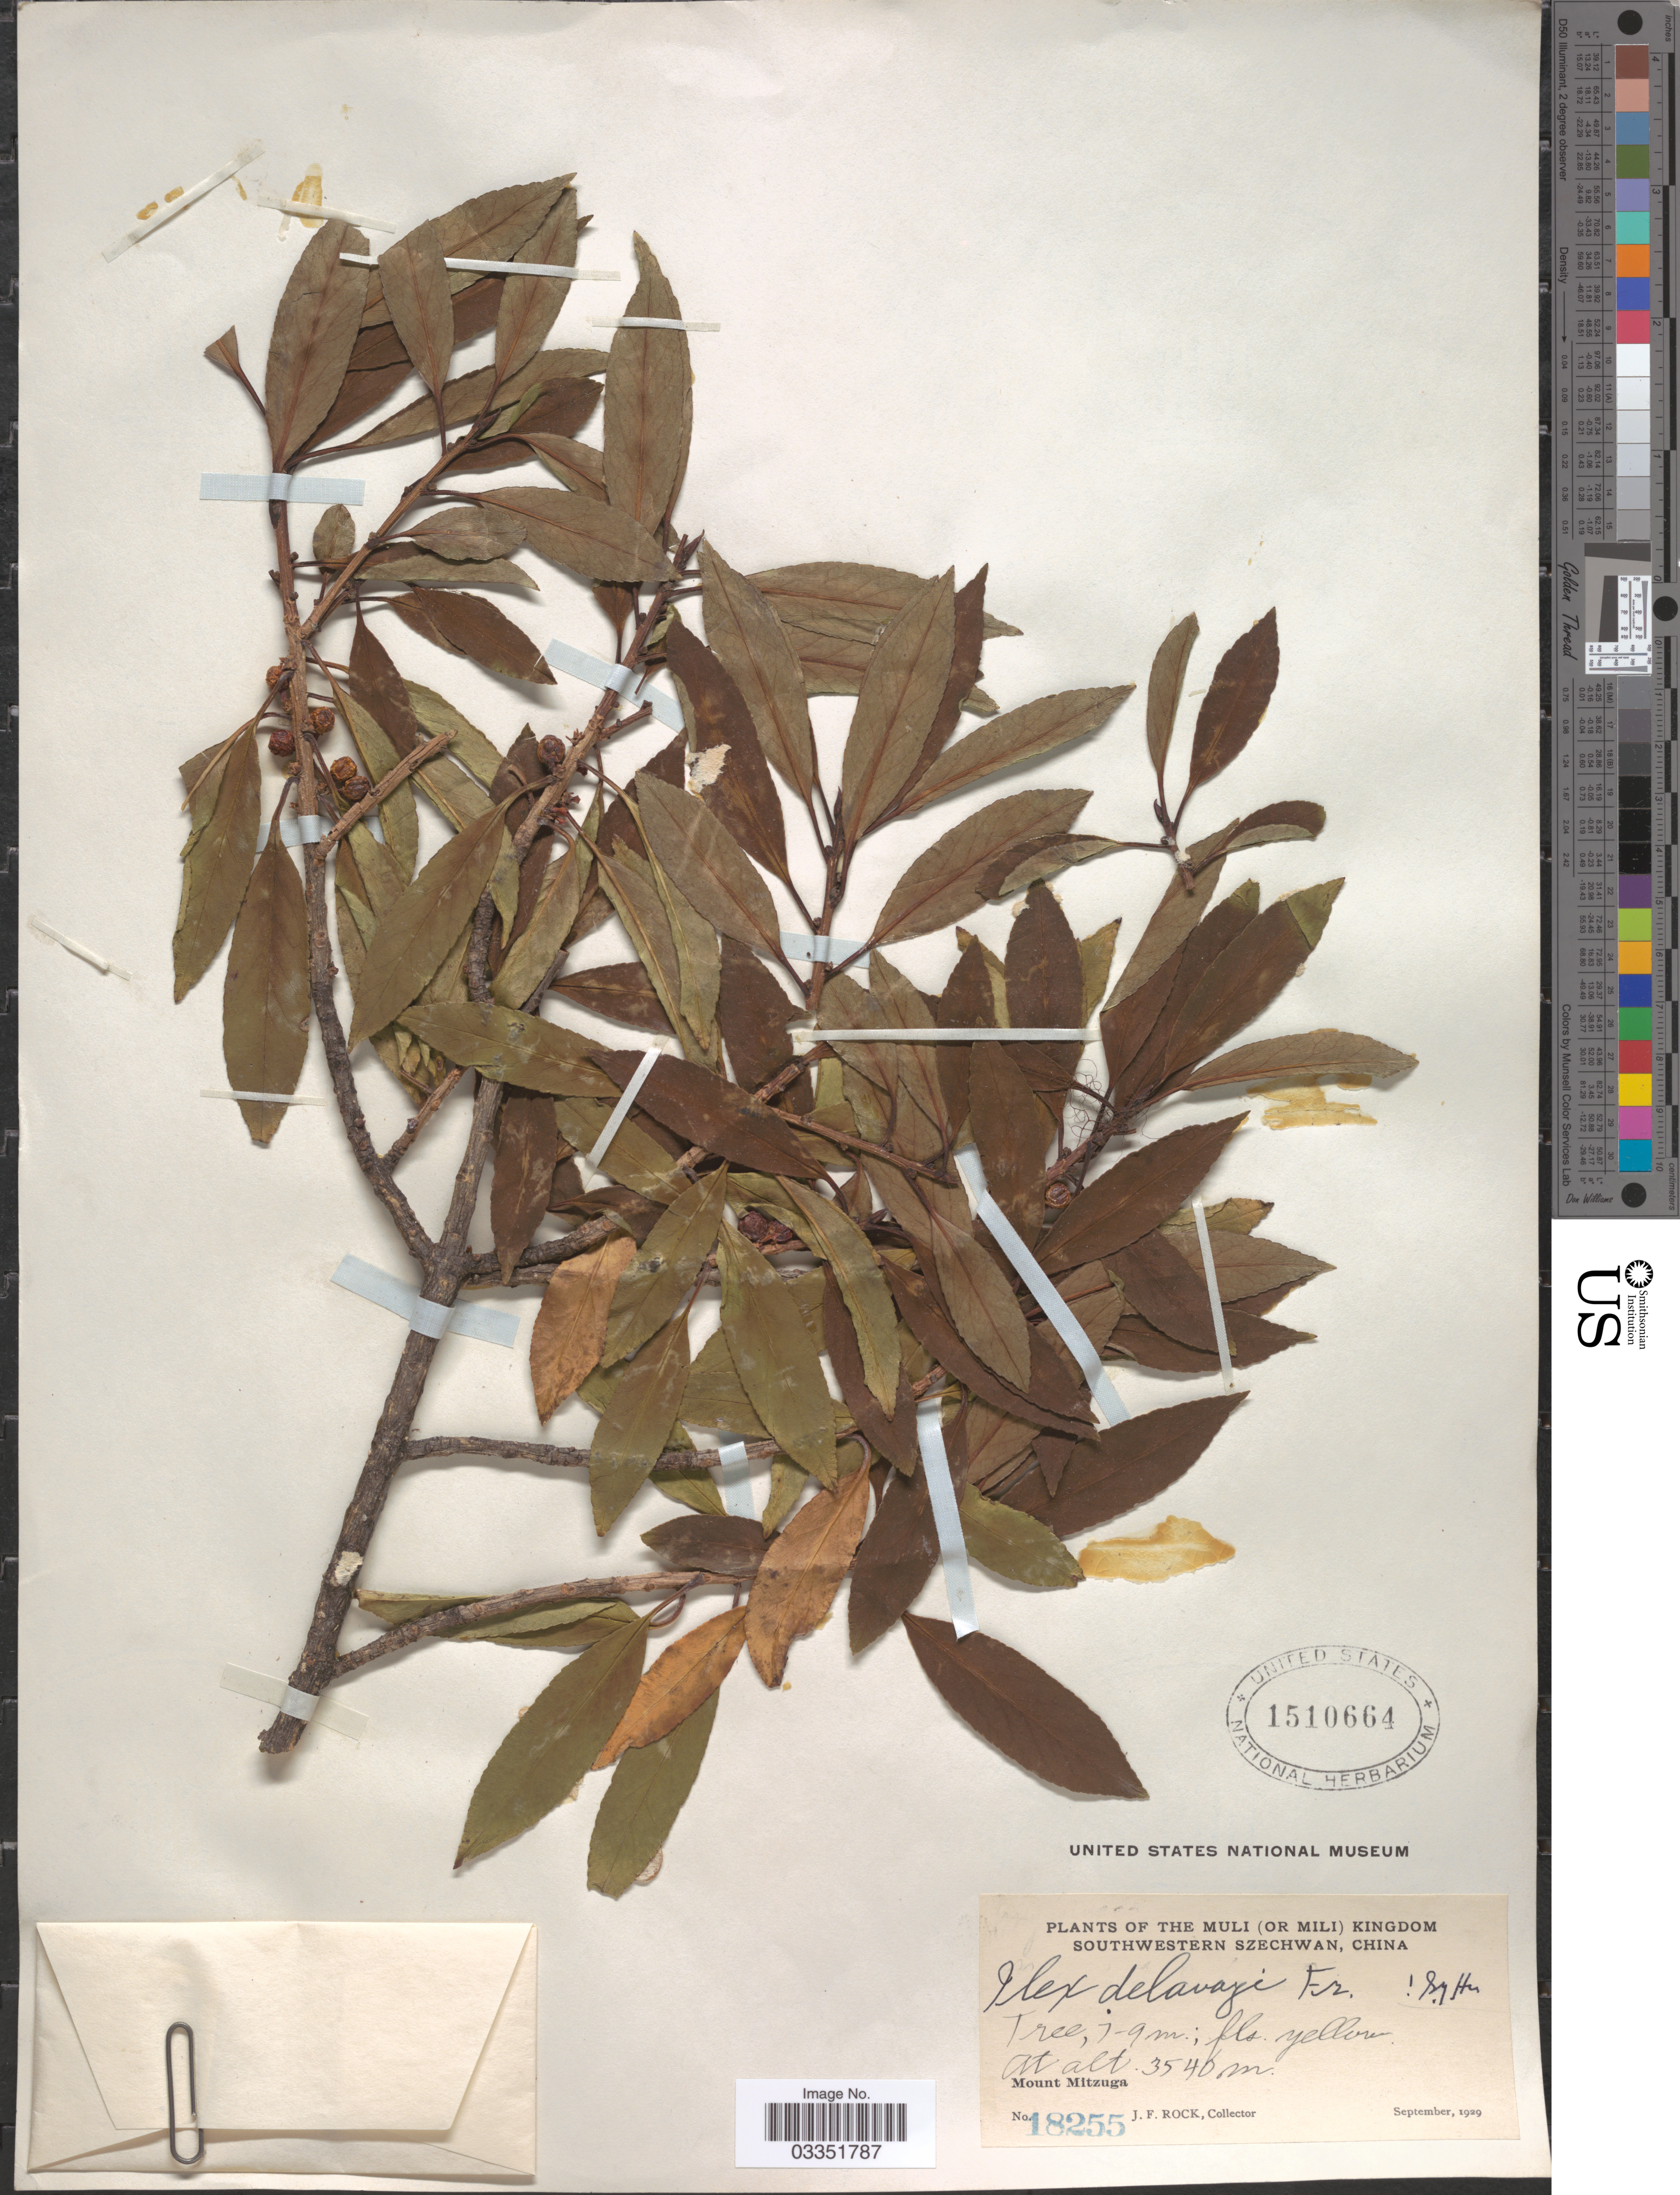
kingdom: Plantae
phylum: Tracheophyta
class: Magnoliopsida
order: Aquifoliales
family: Aquifoliaceae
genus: Ilex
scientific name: Ilex delavayi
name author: Franch.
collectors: J. Rock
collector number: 18255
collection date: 1929-09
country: China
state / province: Sichuan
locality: The Muli (or Mili) Kingdom, Southwestern Szechwan. Mount Mitzuga.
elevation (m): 3540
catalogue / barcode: US 1510664